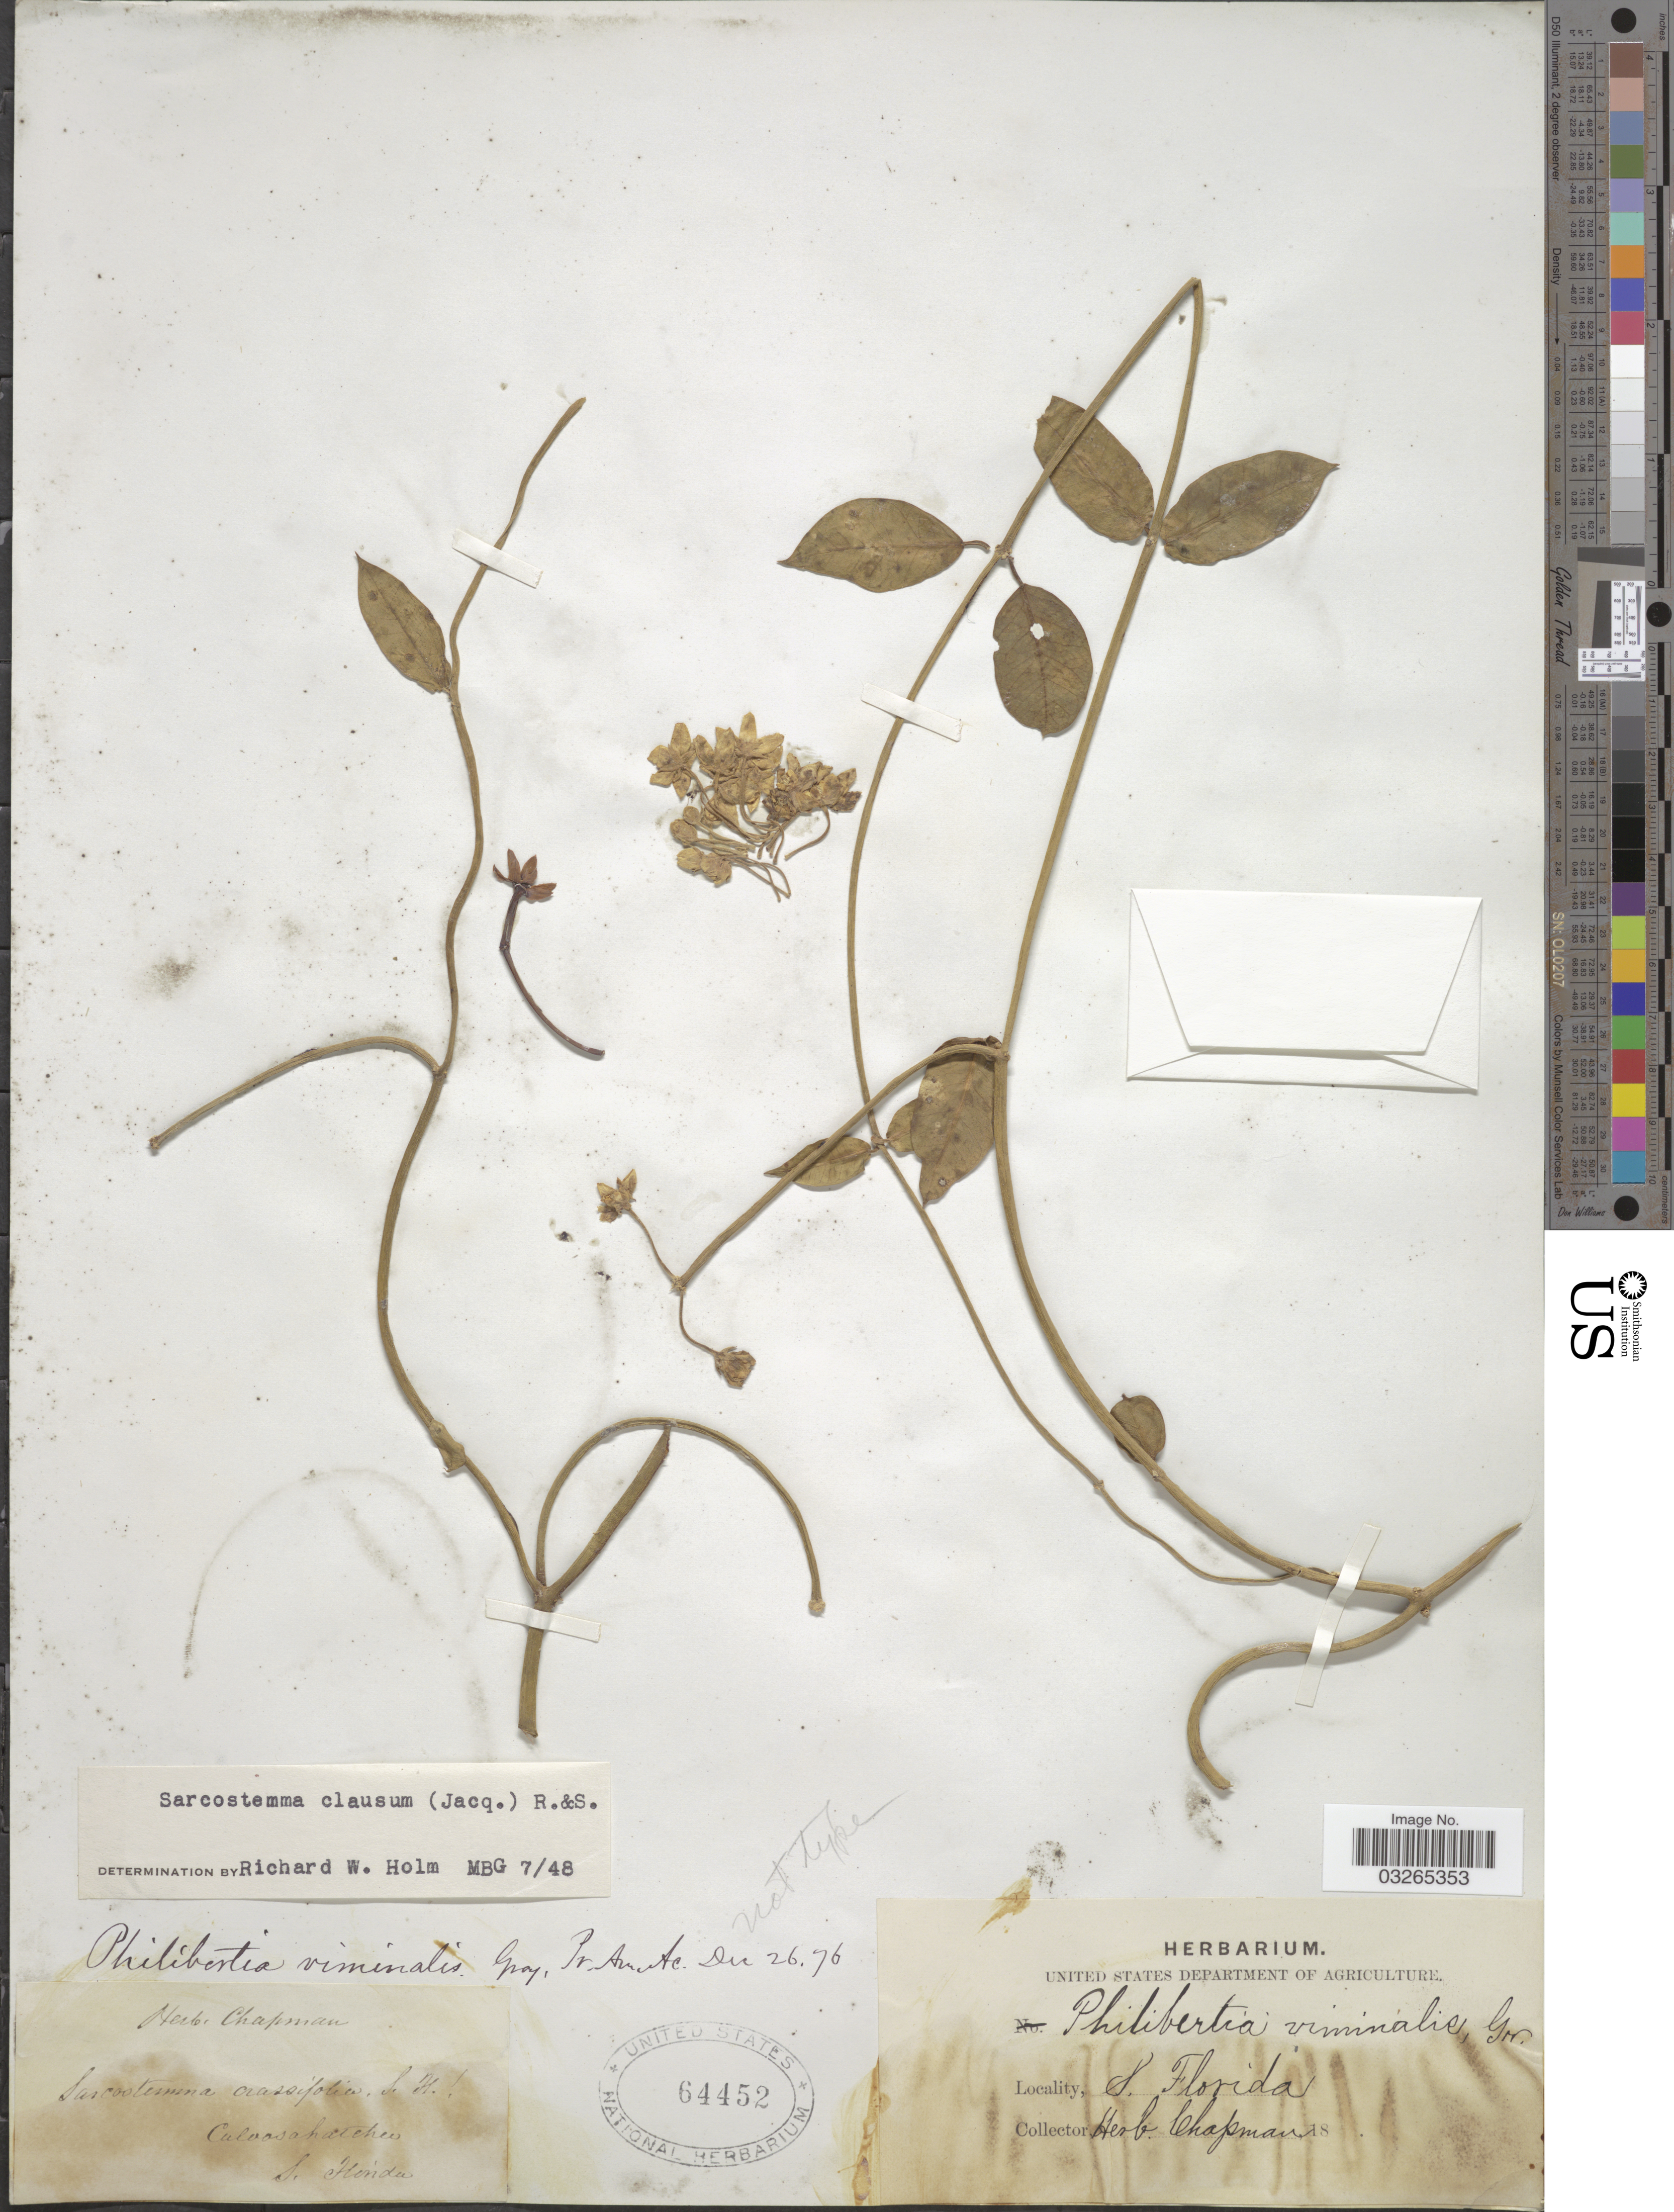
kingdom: Plantae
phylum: Tracheophyta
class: Magnoliopsida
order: Gentianales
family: Apocynaceae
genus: Sarcostemma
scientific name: Sarcostemma clausum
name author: (Jacq.) Schult.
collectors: ex herb. Chapman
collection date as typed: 18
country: United States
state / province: Florida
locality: S. Florida. Caloosahatchee.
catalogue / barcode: US 64452